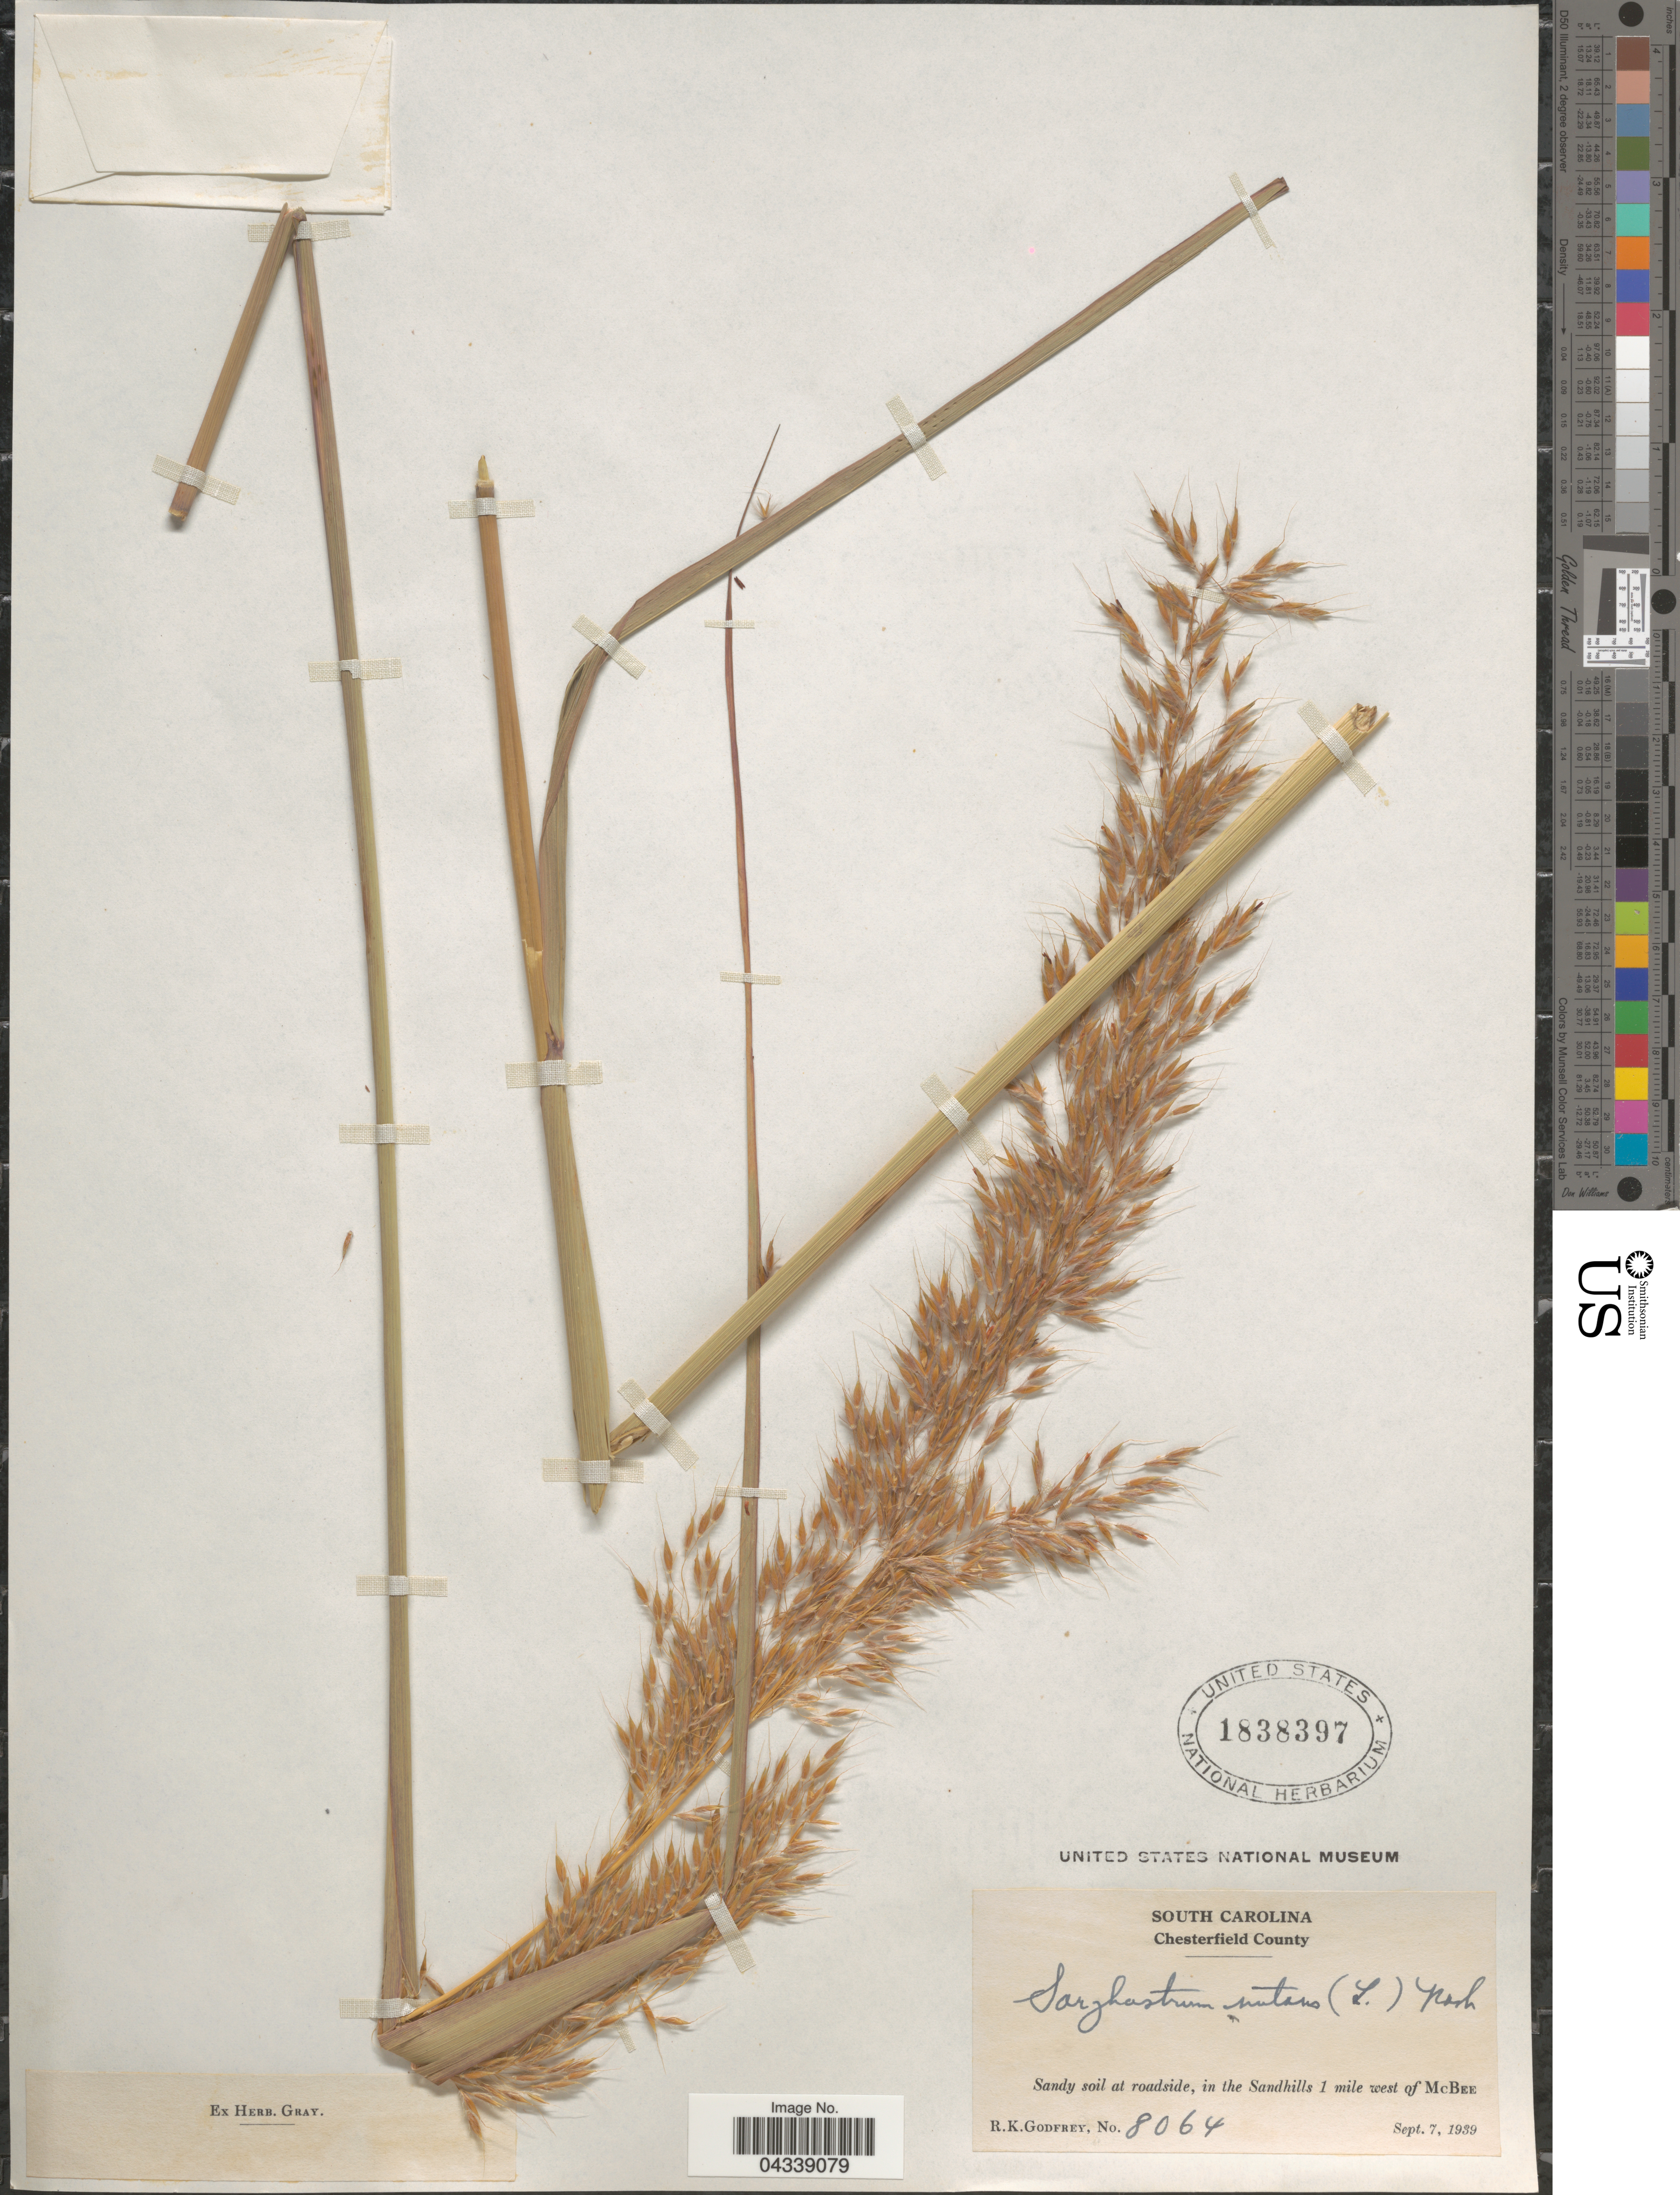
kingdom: Plantae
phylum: Tracheophyta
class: Liliopsida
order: Poales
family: Poaceae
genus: Sorghastrum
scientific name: Sorghastrum nutans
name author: (L.) Nash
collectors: R. K. Godfrey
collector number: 8064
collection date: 1939-09-07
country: United States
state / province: South Carolina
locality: Chesterfield County. Sandy soil at roadside, in the Sandhills 1 mile west of McBee.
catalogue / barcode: US 1838397